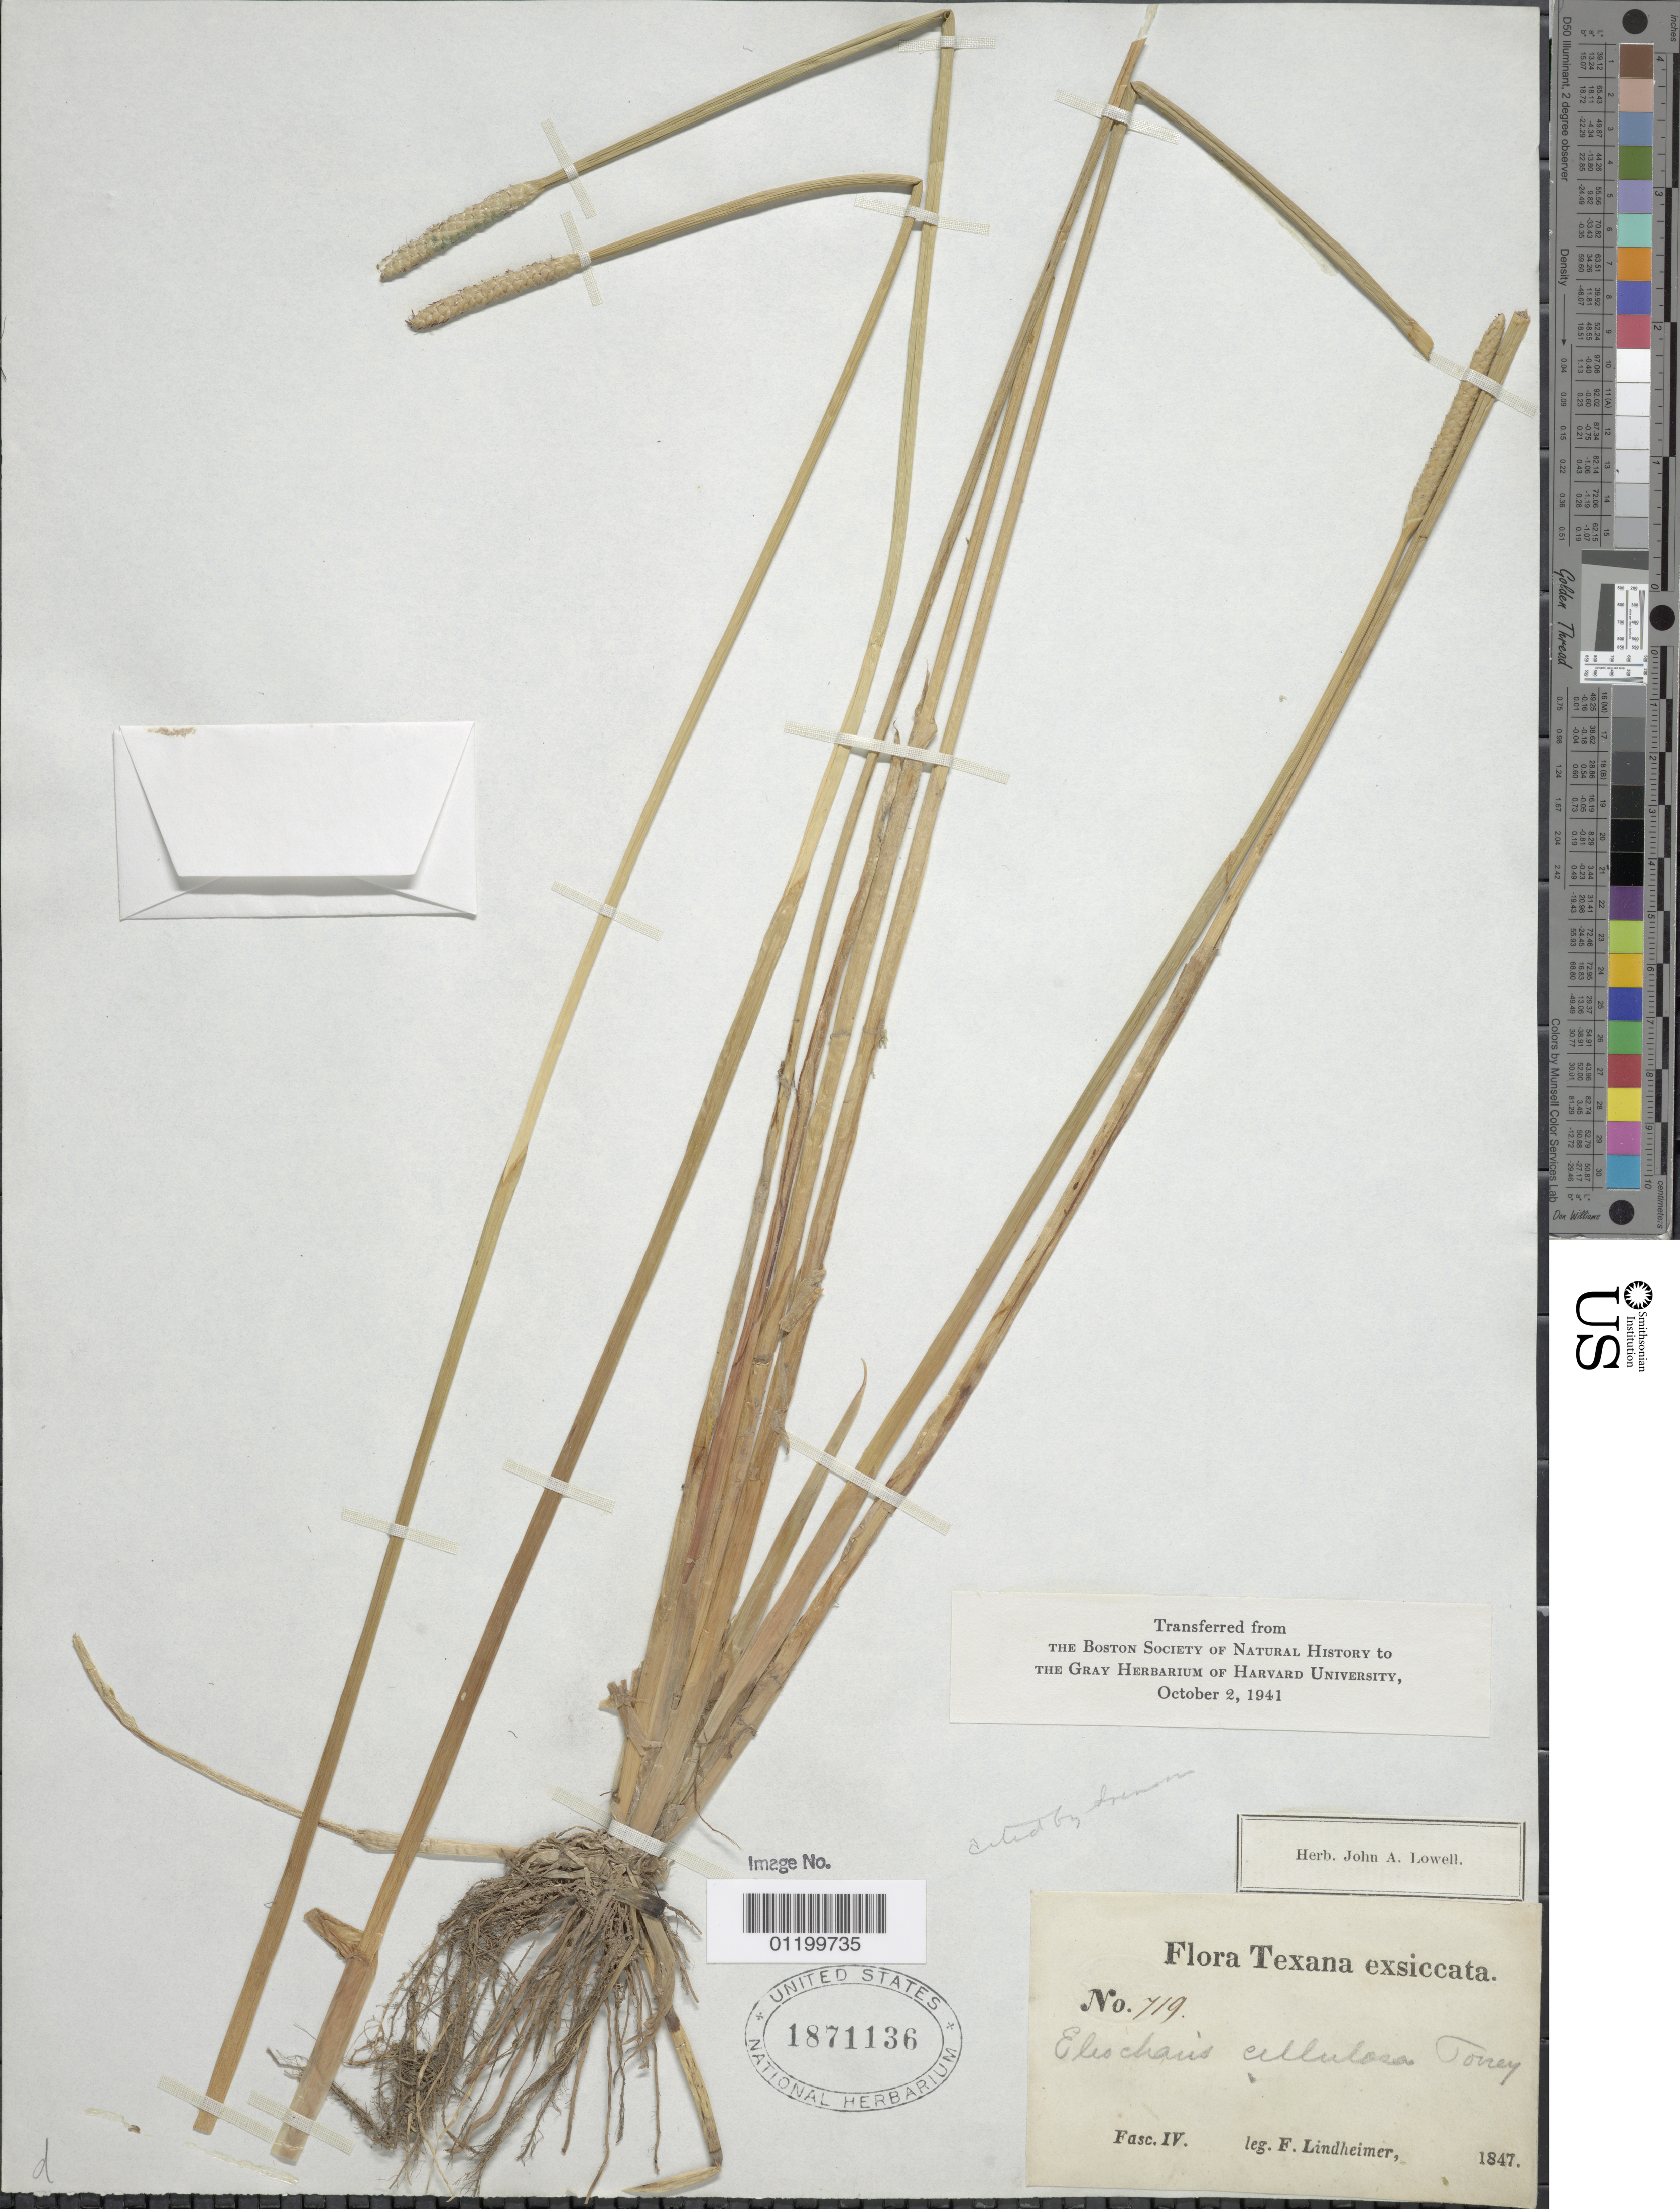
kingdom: Plantae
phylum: Tracheophyta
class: Liliopsida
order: Poales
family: Cyperaceae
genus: Eleocharis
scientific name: Eleocharis cellulosa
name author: Torr.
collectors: F. J. Lindheimer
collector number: IV 719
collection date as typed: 1847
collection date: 1847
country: United States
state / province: Texas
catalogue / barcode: US 1871136